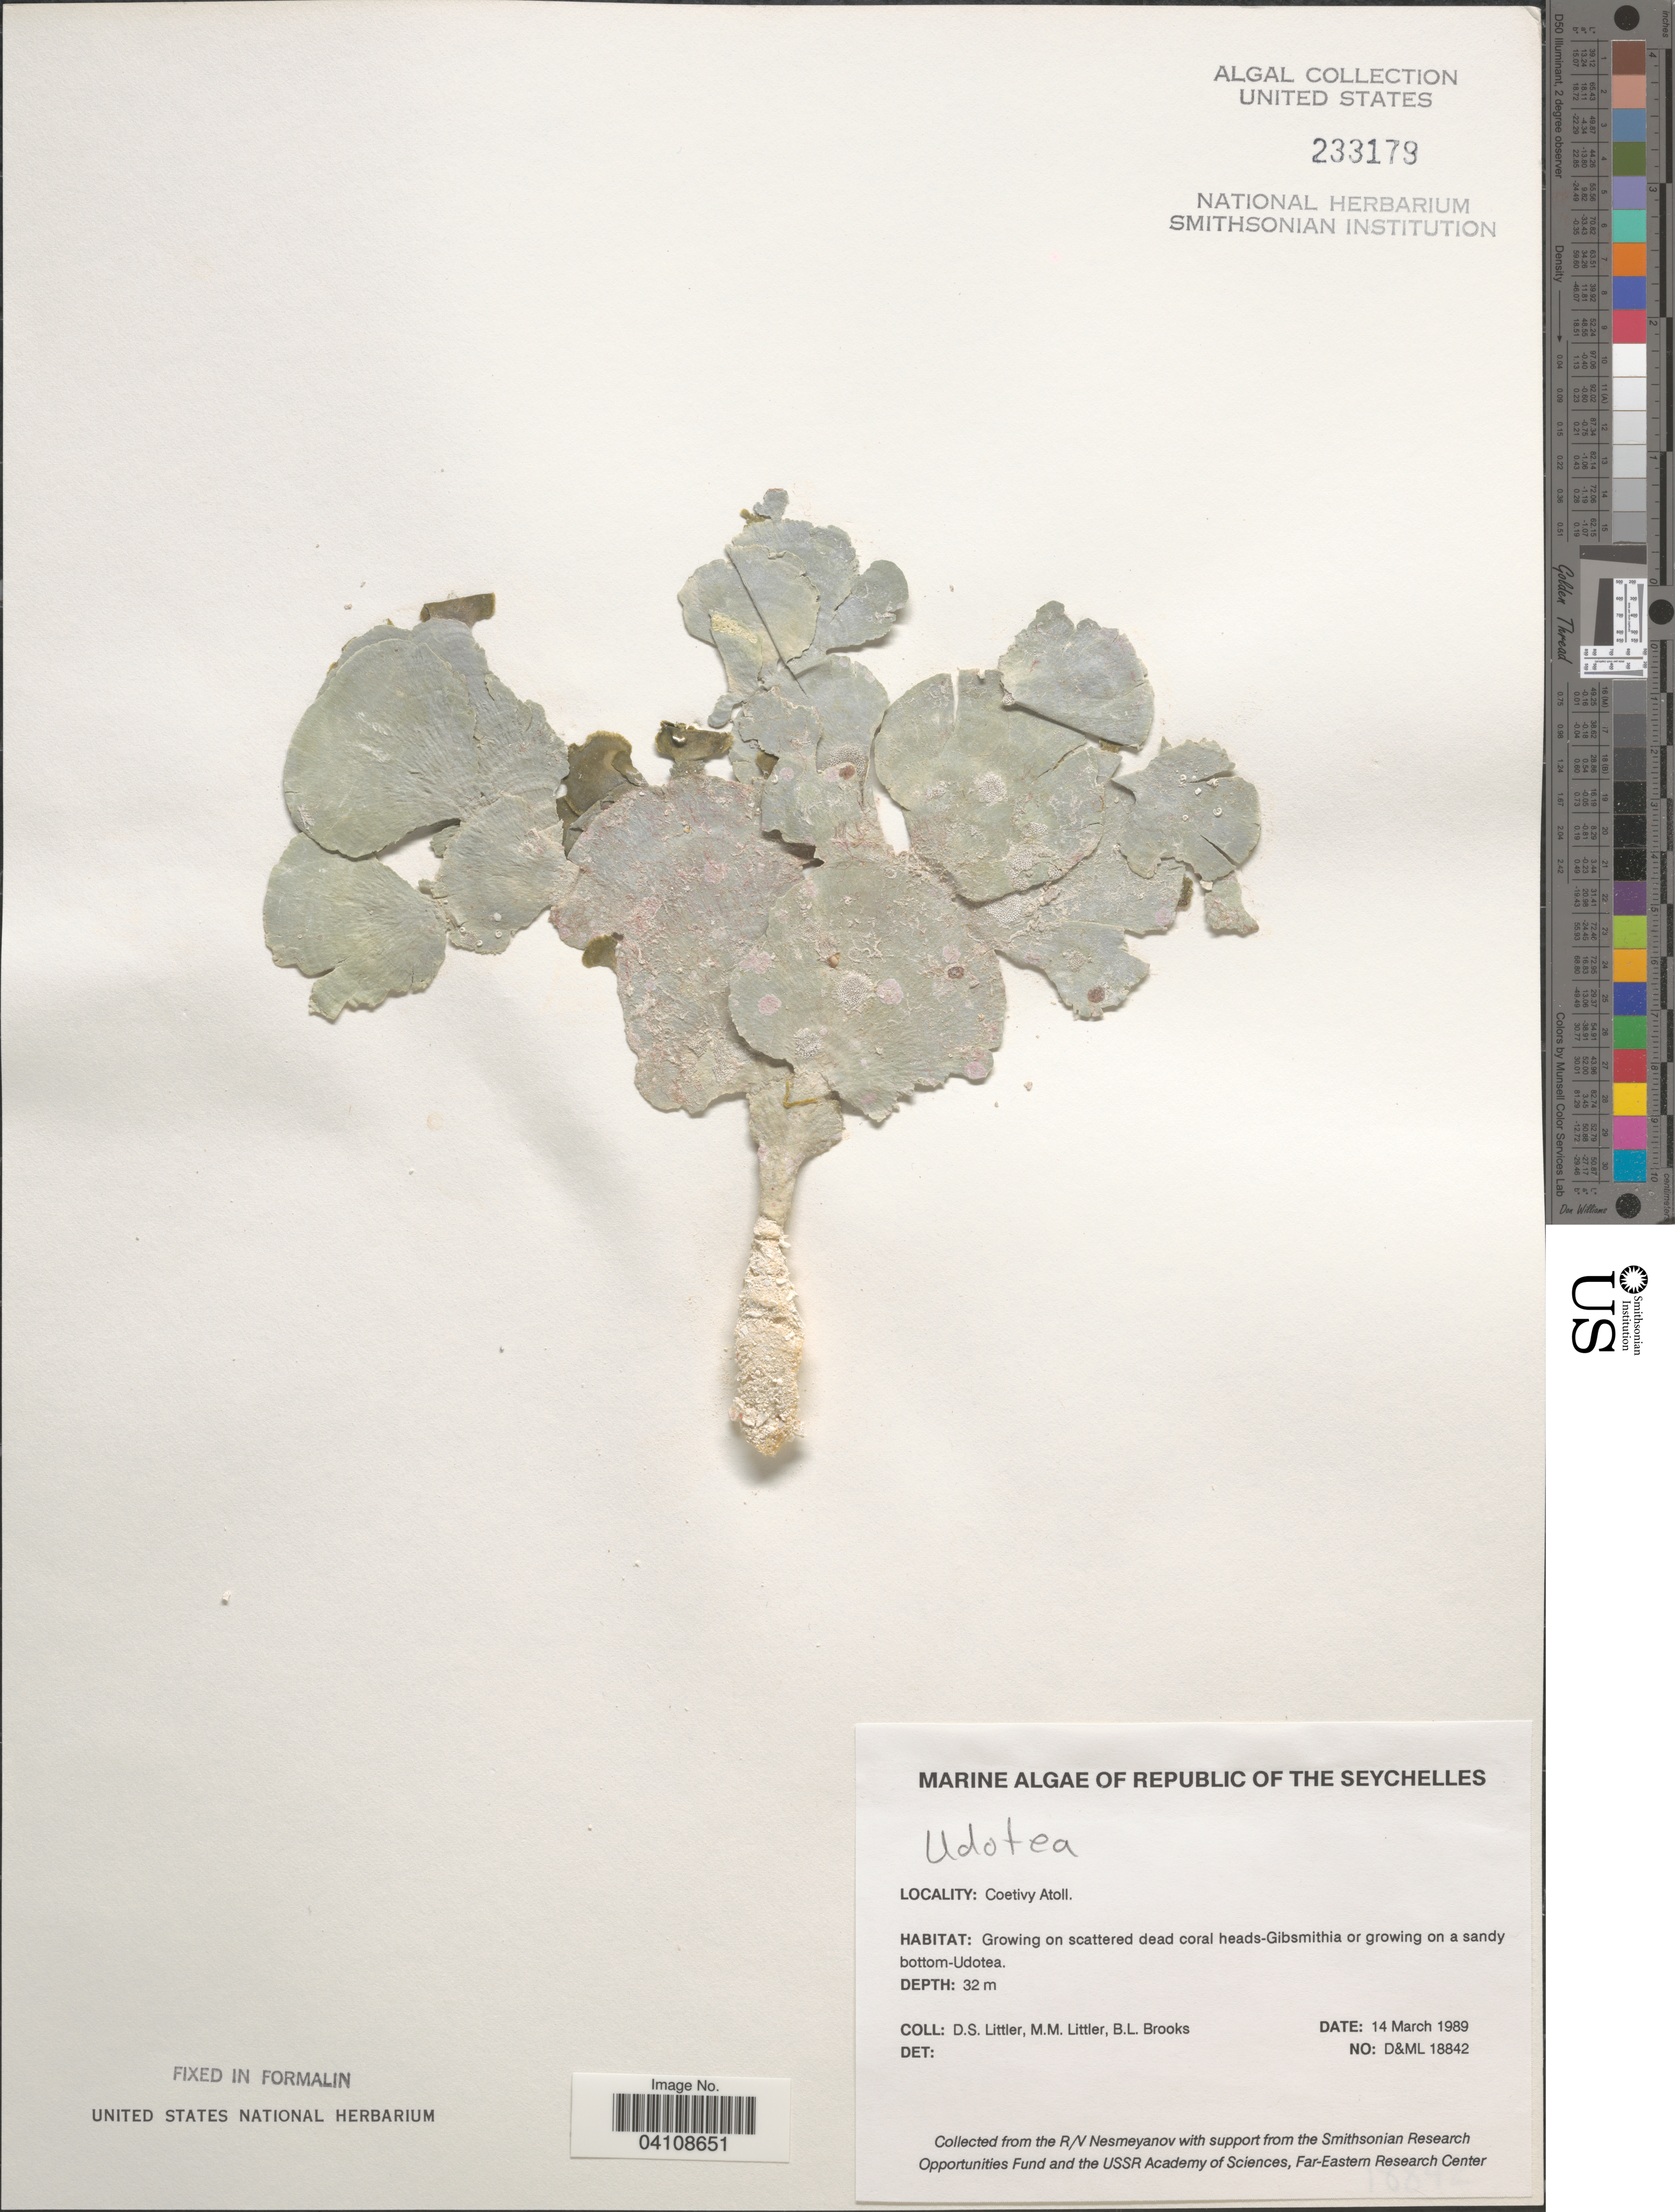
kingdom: Plantae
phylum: Chlorophyta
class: Ulvophyceae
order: Bryopsidales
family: Udoteaceae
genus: Udotea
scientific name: Udotea sp.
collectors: D. S. Littler & B. Brooks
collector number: D&ML18842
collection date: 1989-03-14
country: Seychelles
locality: Republic of The Seychelles. Coetivy Atoll.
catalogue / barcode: US 233179